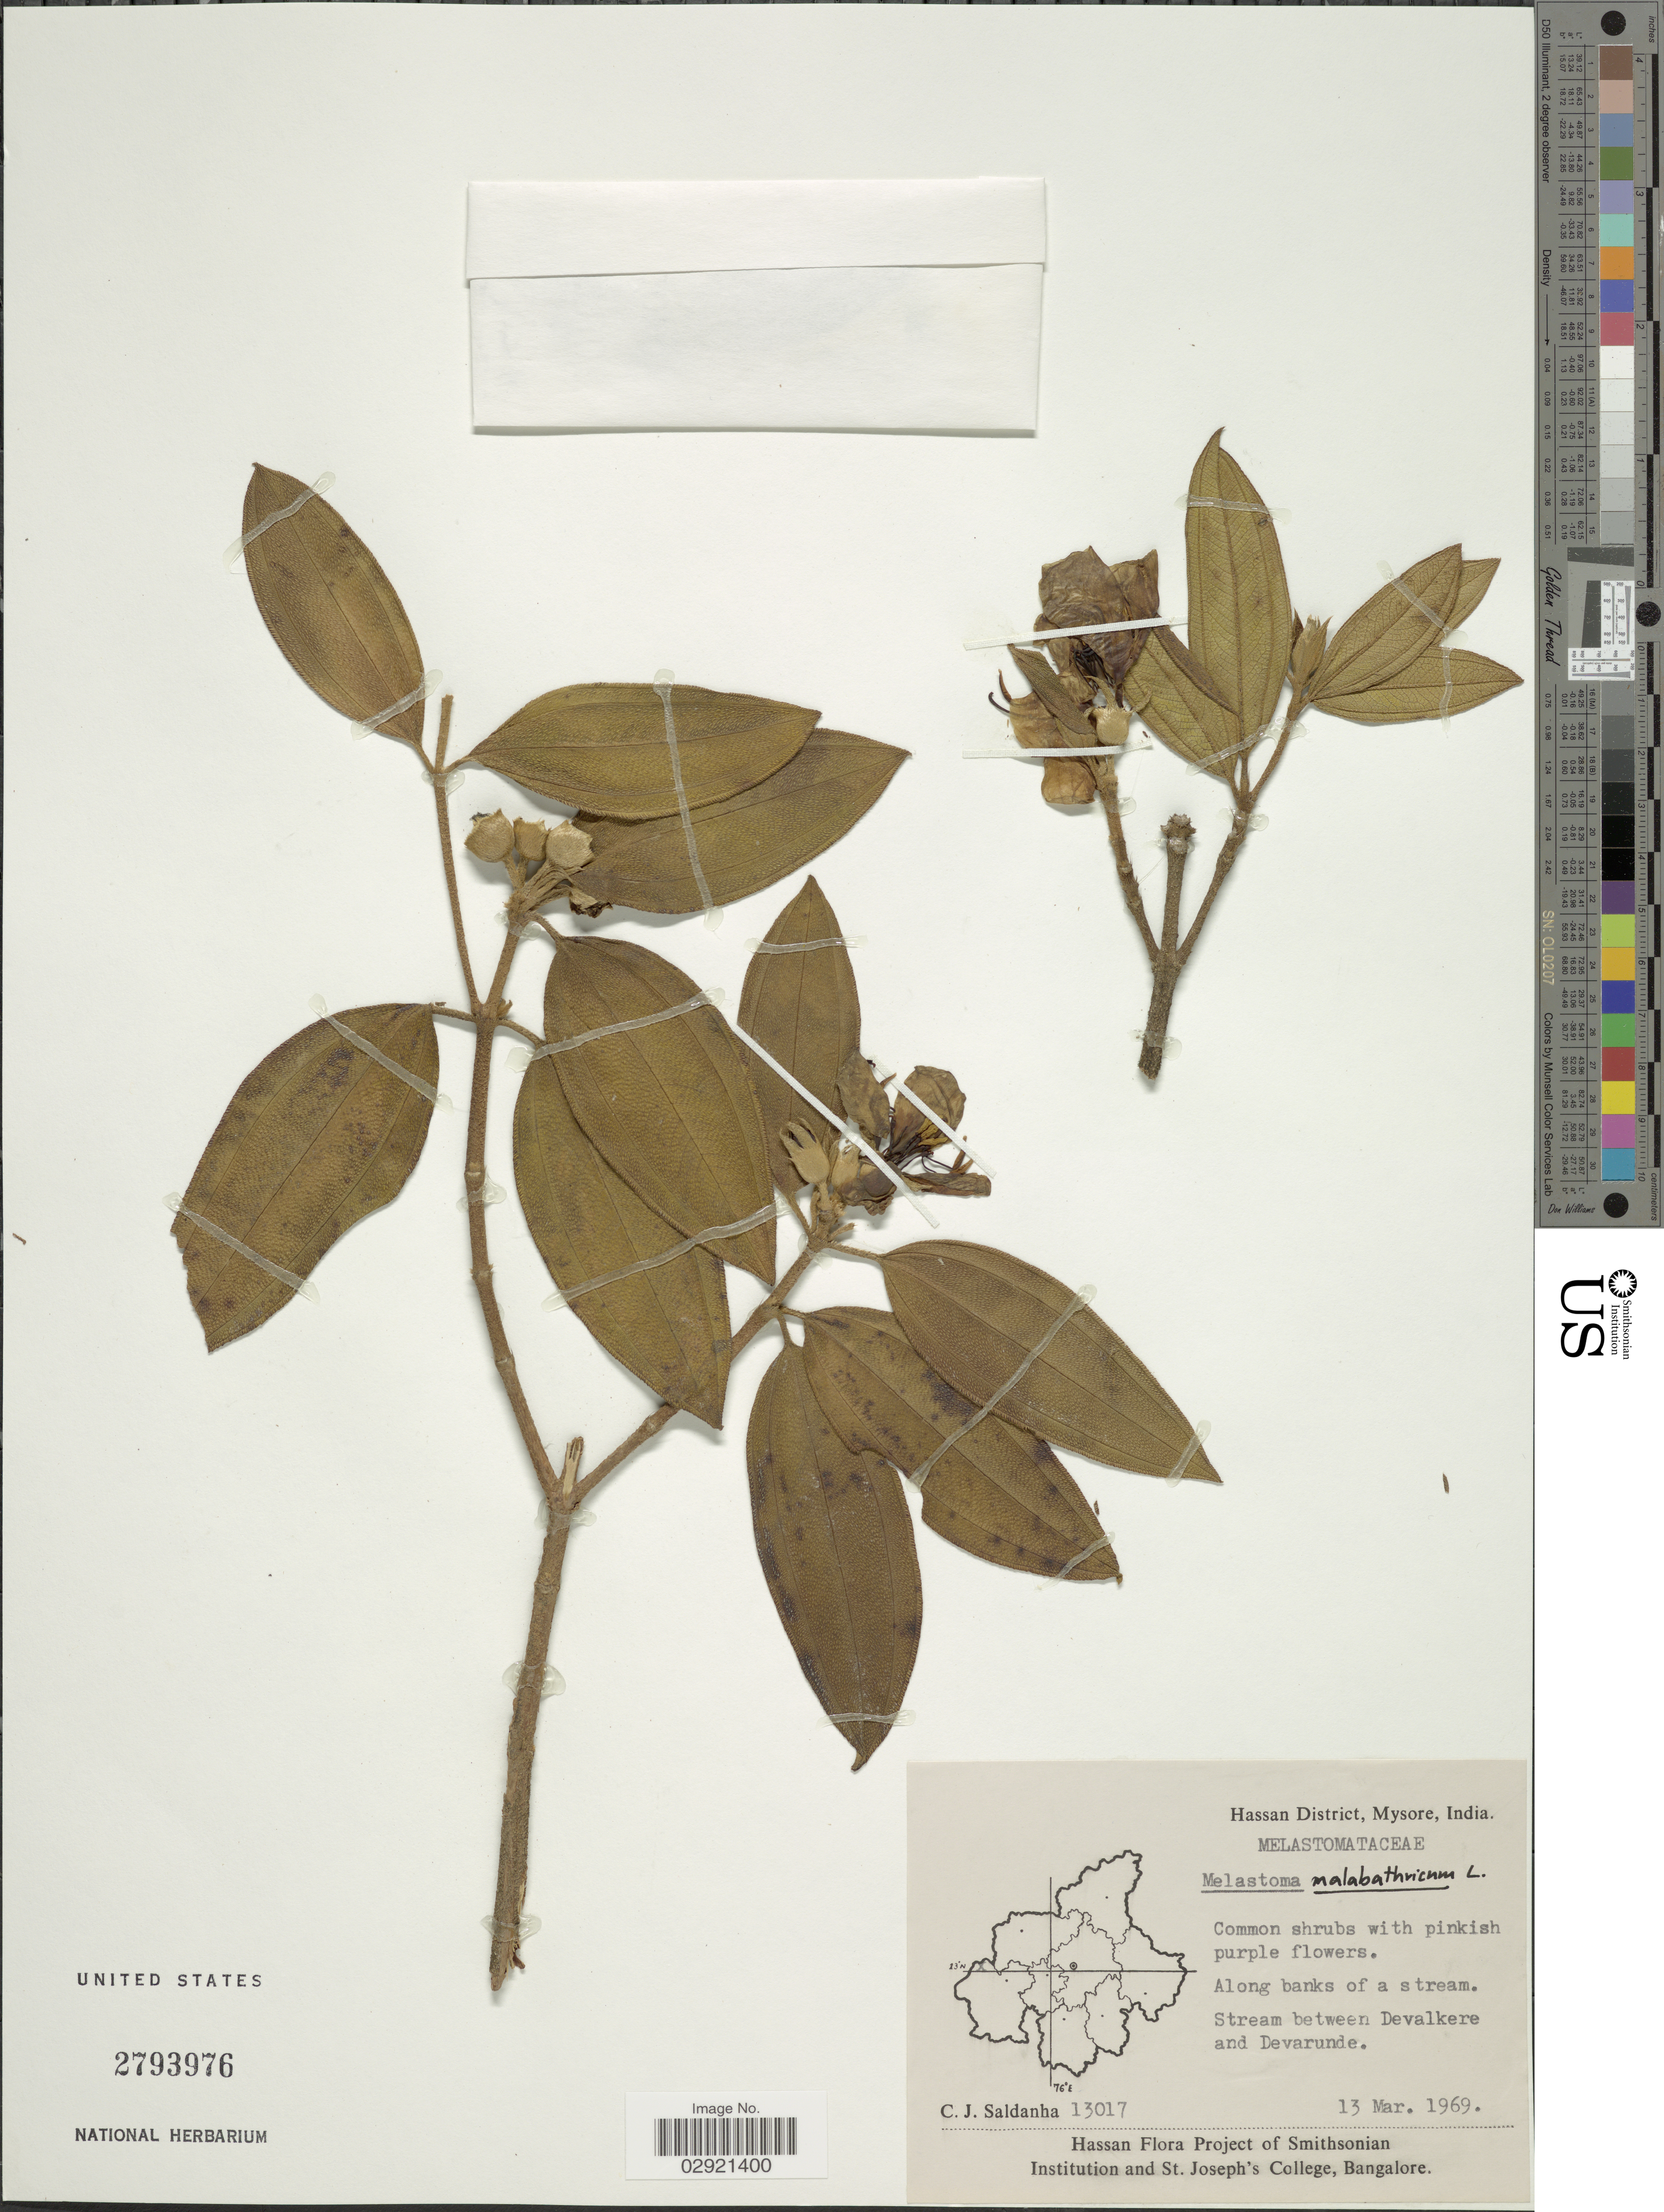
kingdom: Plantae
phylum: Tracheophyta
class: Magnoliopsida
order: Myrtales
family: Melastomataceae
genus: Melastoma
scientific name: Melastoma malabathricum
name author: L.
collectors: C. J. Saldanha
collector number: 13017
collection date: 1969-03-13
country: India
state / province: Karnataka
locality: Hassan District, Mysore. Stream between Devalkere and Devarunde.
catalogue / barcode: US 2793976